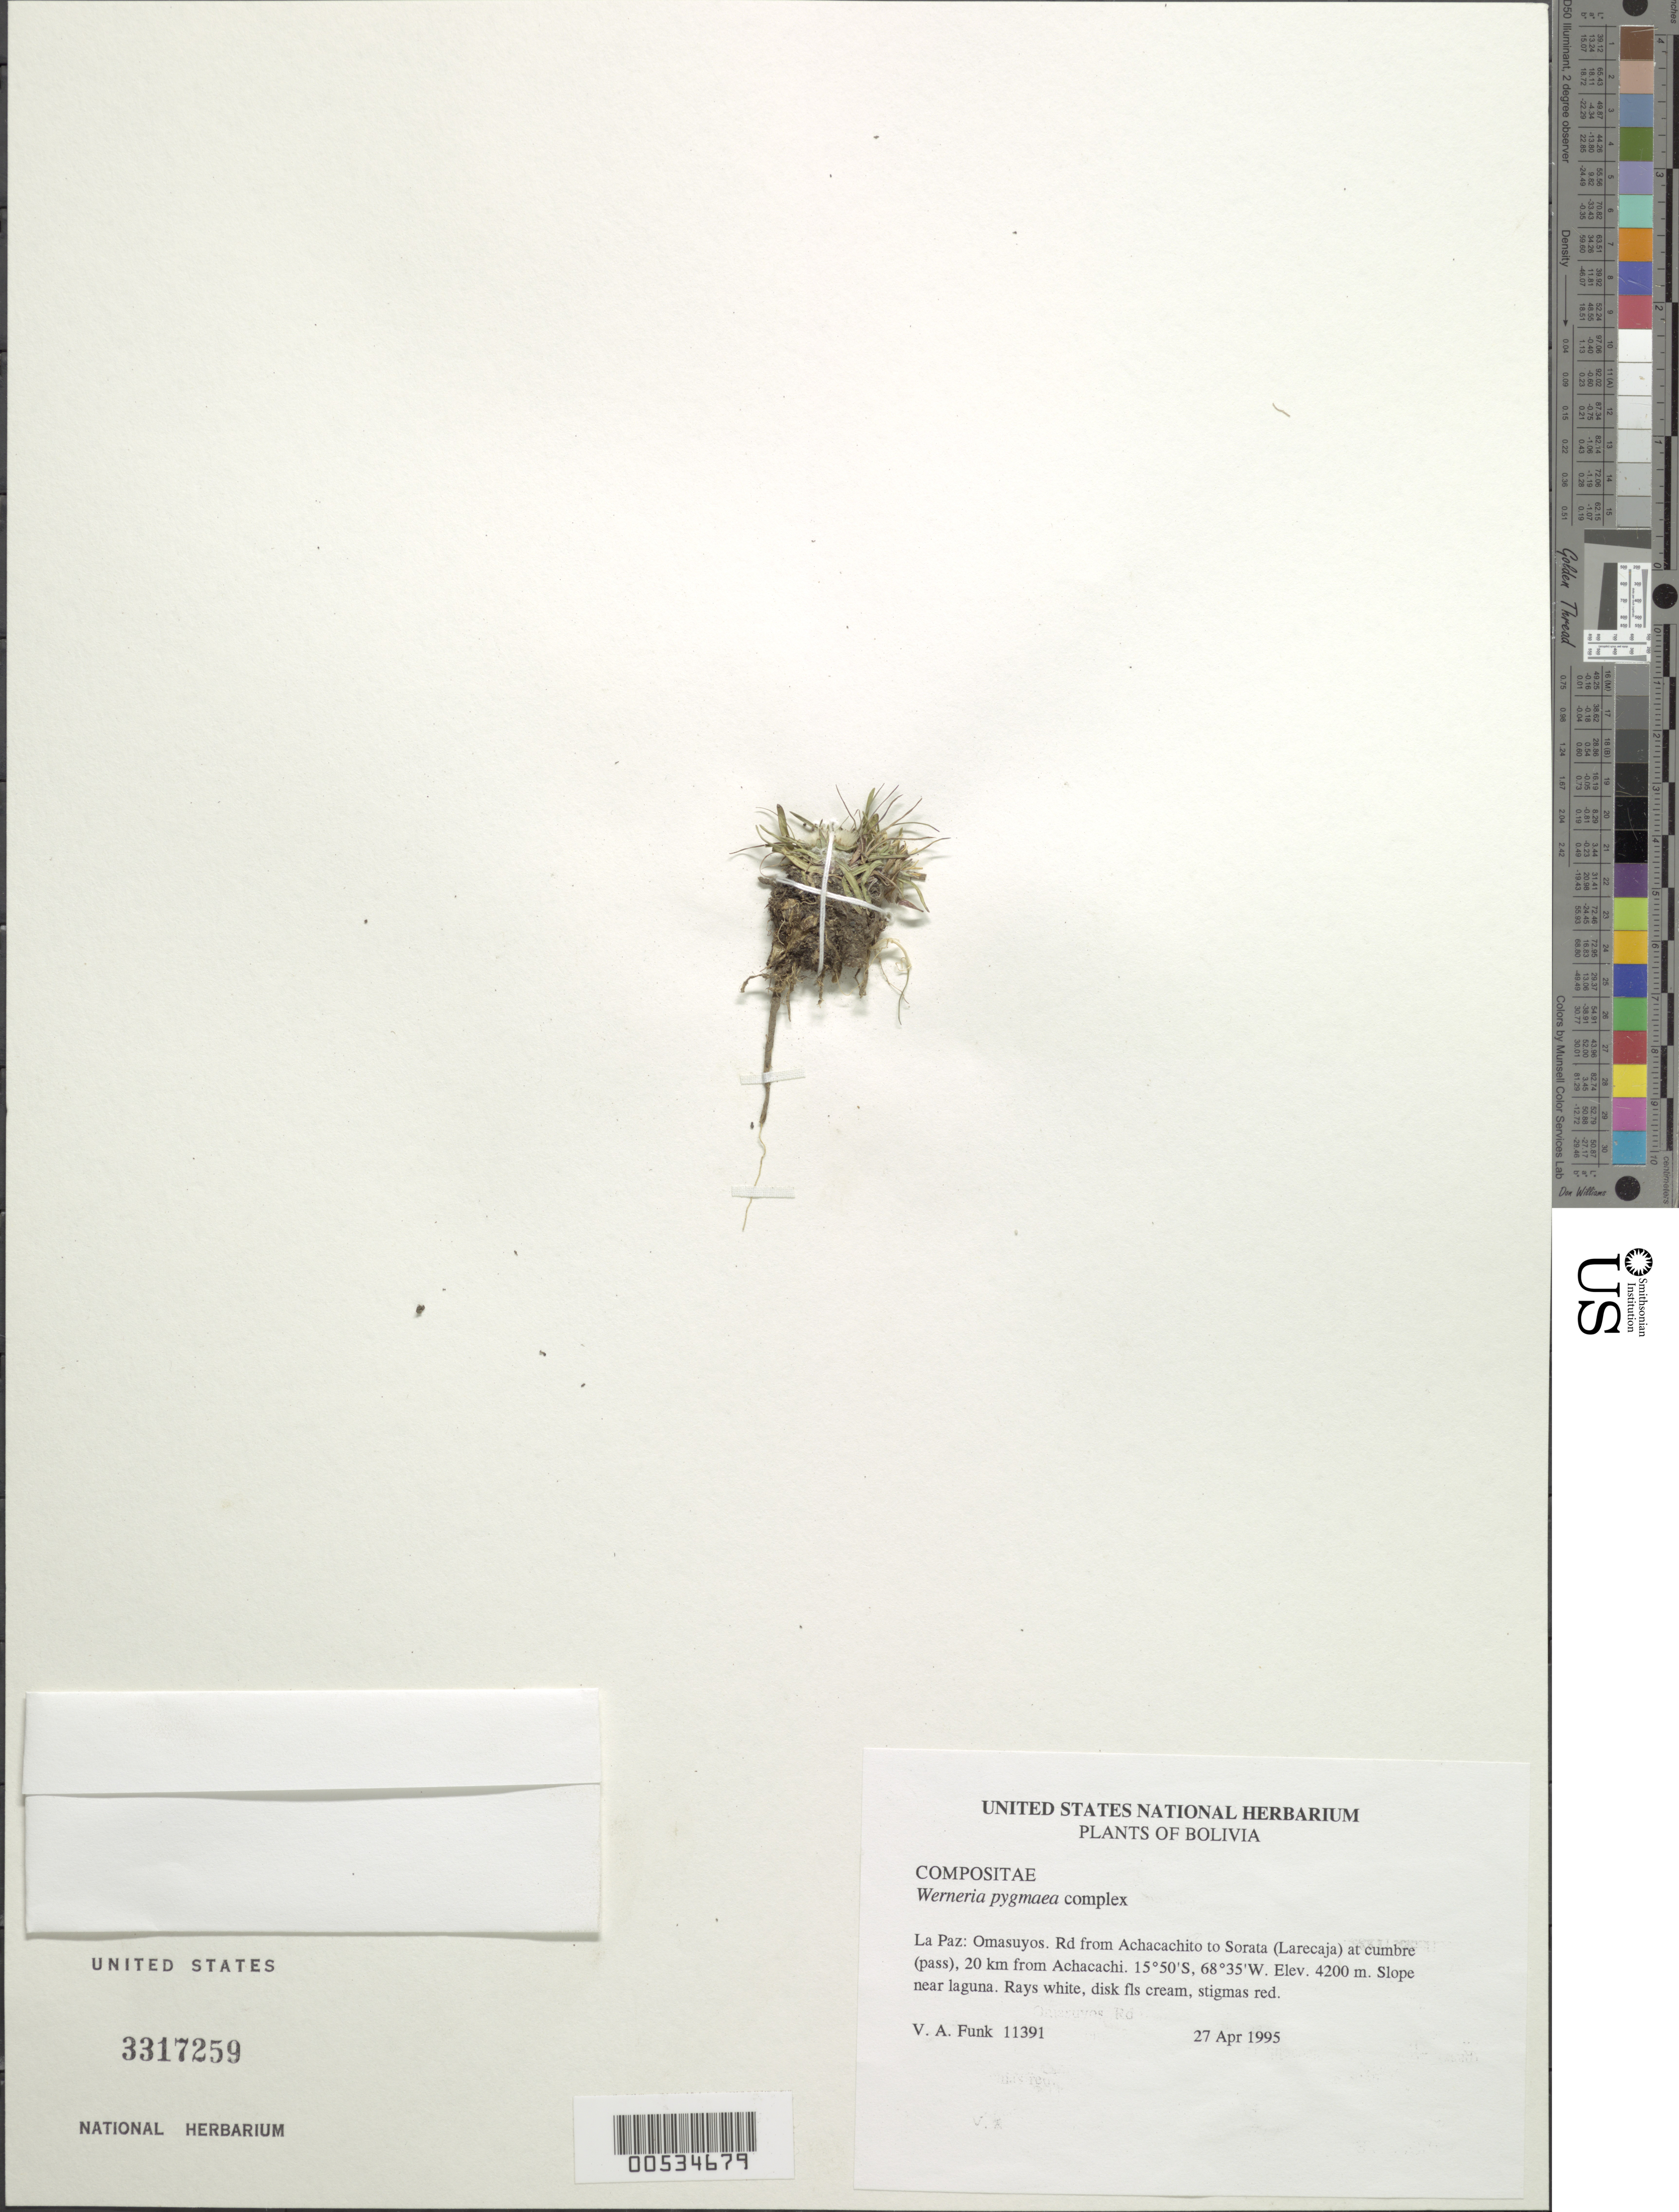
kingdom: Plantae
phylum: Tracheophyta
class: Magnoliopsida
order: Asterales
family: Asteraceae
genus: Werneria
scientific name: Werneria pygmaea complex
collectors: V. Funk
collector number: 11391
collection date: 1995-04-27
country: Bolivia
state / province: La Paz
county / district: Omasuyos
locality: Achacachito to Sorata (Larecaja) at cumbre (pass), 20 km from Achacachi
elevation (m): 4200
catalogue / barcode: US 3317259